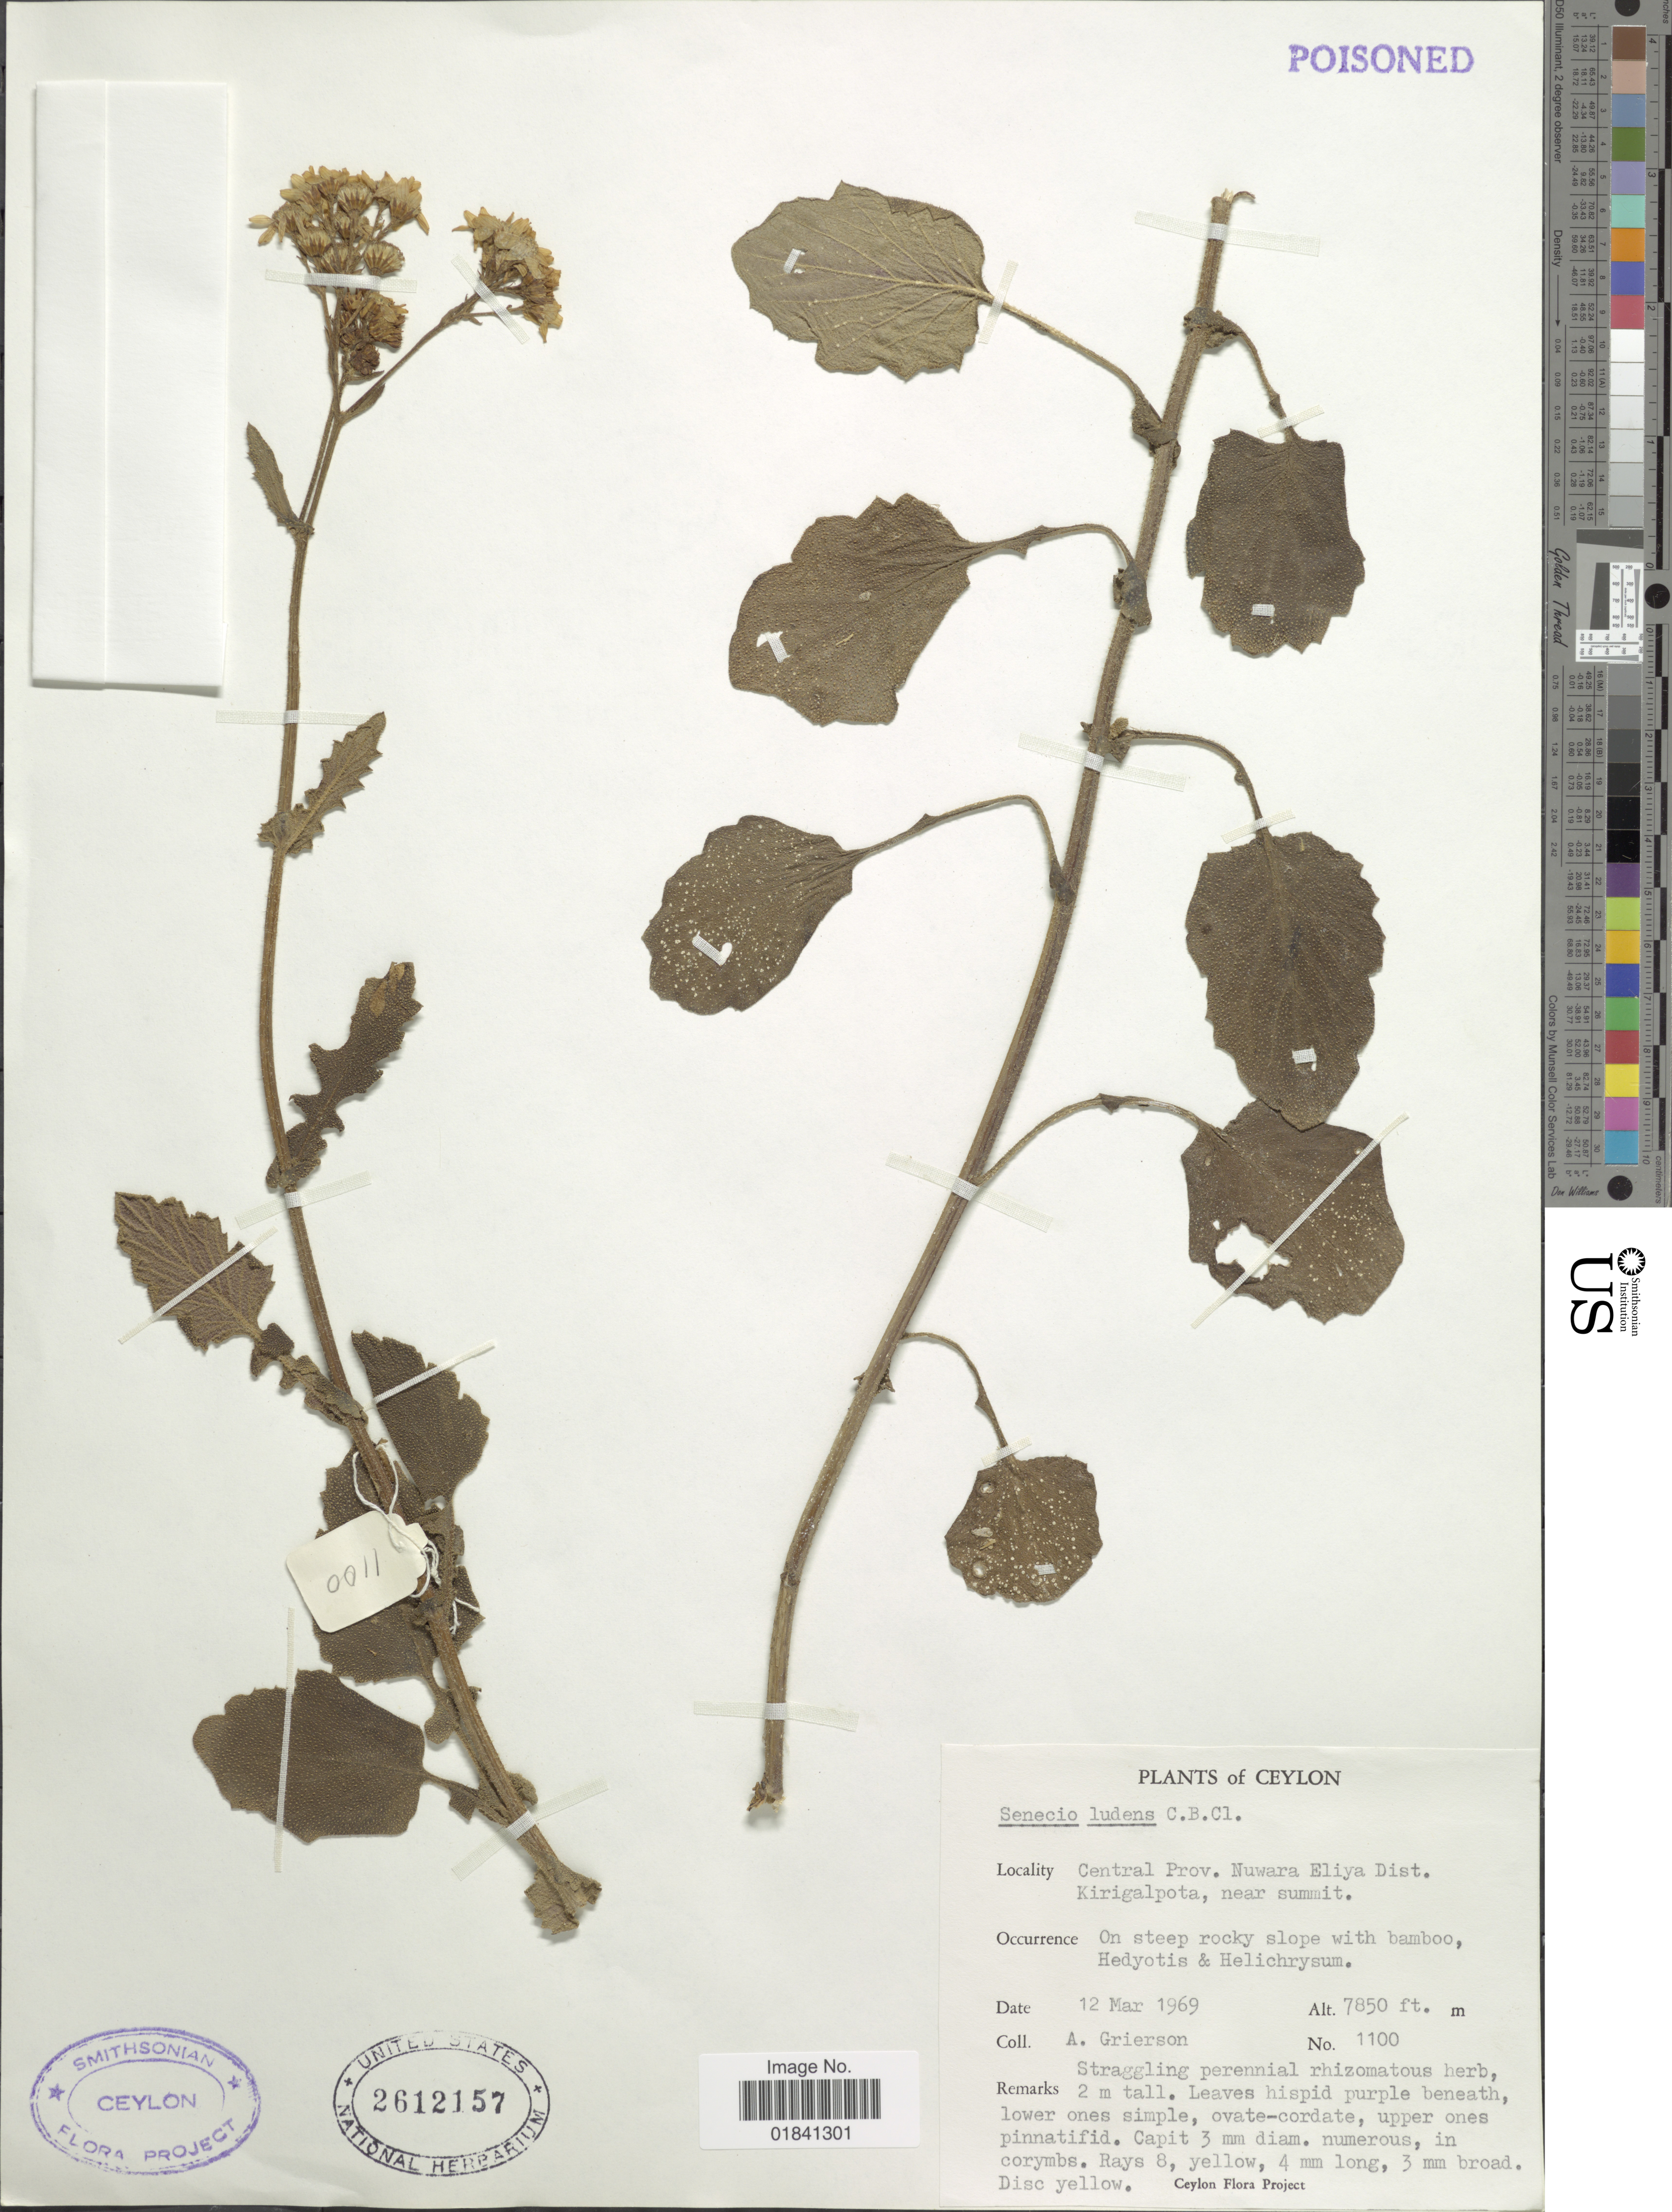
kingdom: Plantae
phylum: Tracheophyta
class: Magnoliopsida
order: Asterales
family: Asteraceae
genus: Senecio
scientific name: Senecio ludens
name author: Clarke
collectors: A. Grierson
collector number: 1100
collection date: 1969-03-12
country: Sri Lanka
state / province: Central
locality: Ceylon, Central Prov. Nuwara Eliya Dist. Kirigalpota, near summit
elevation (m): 2393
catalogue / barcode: US 2612157